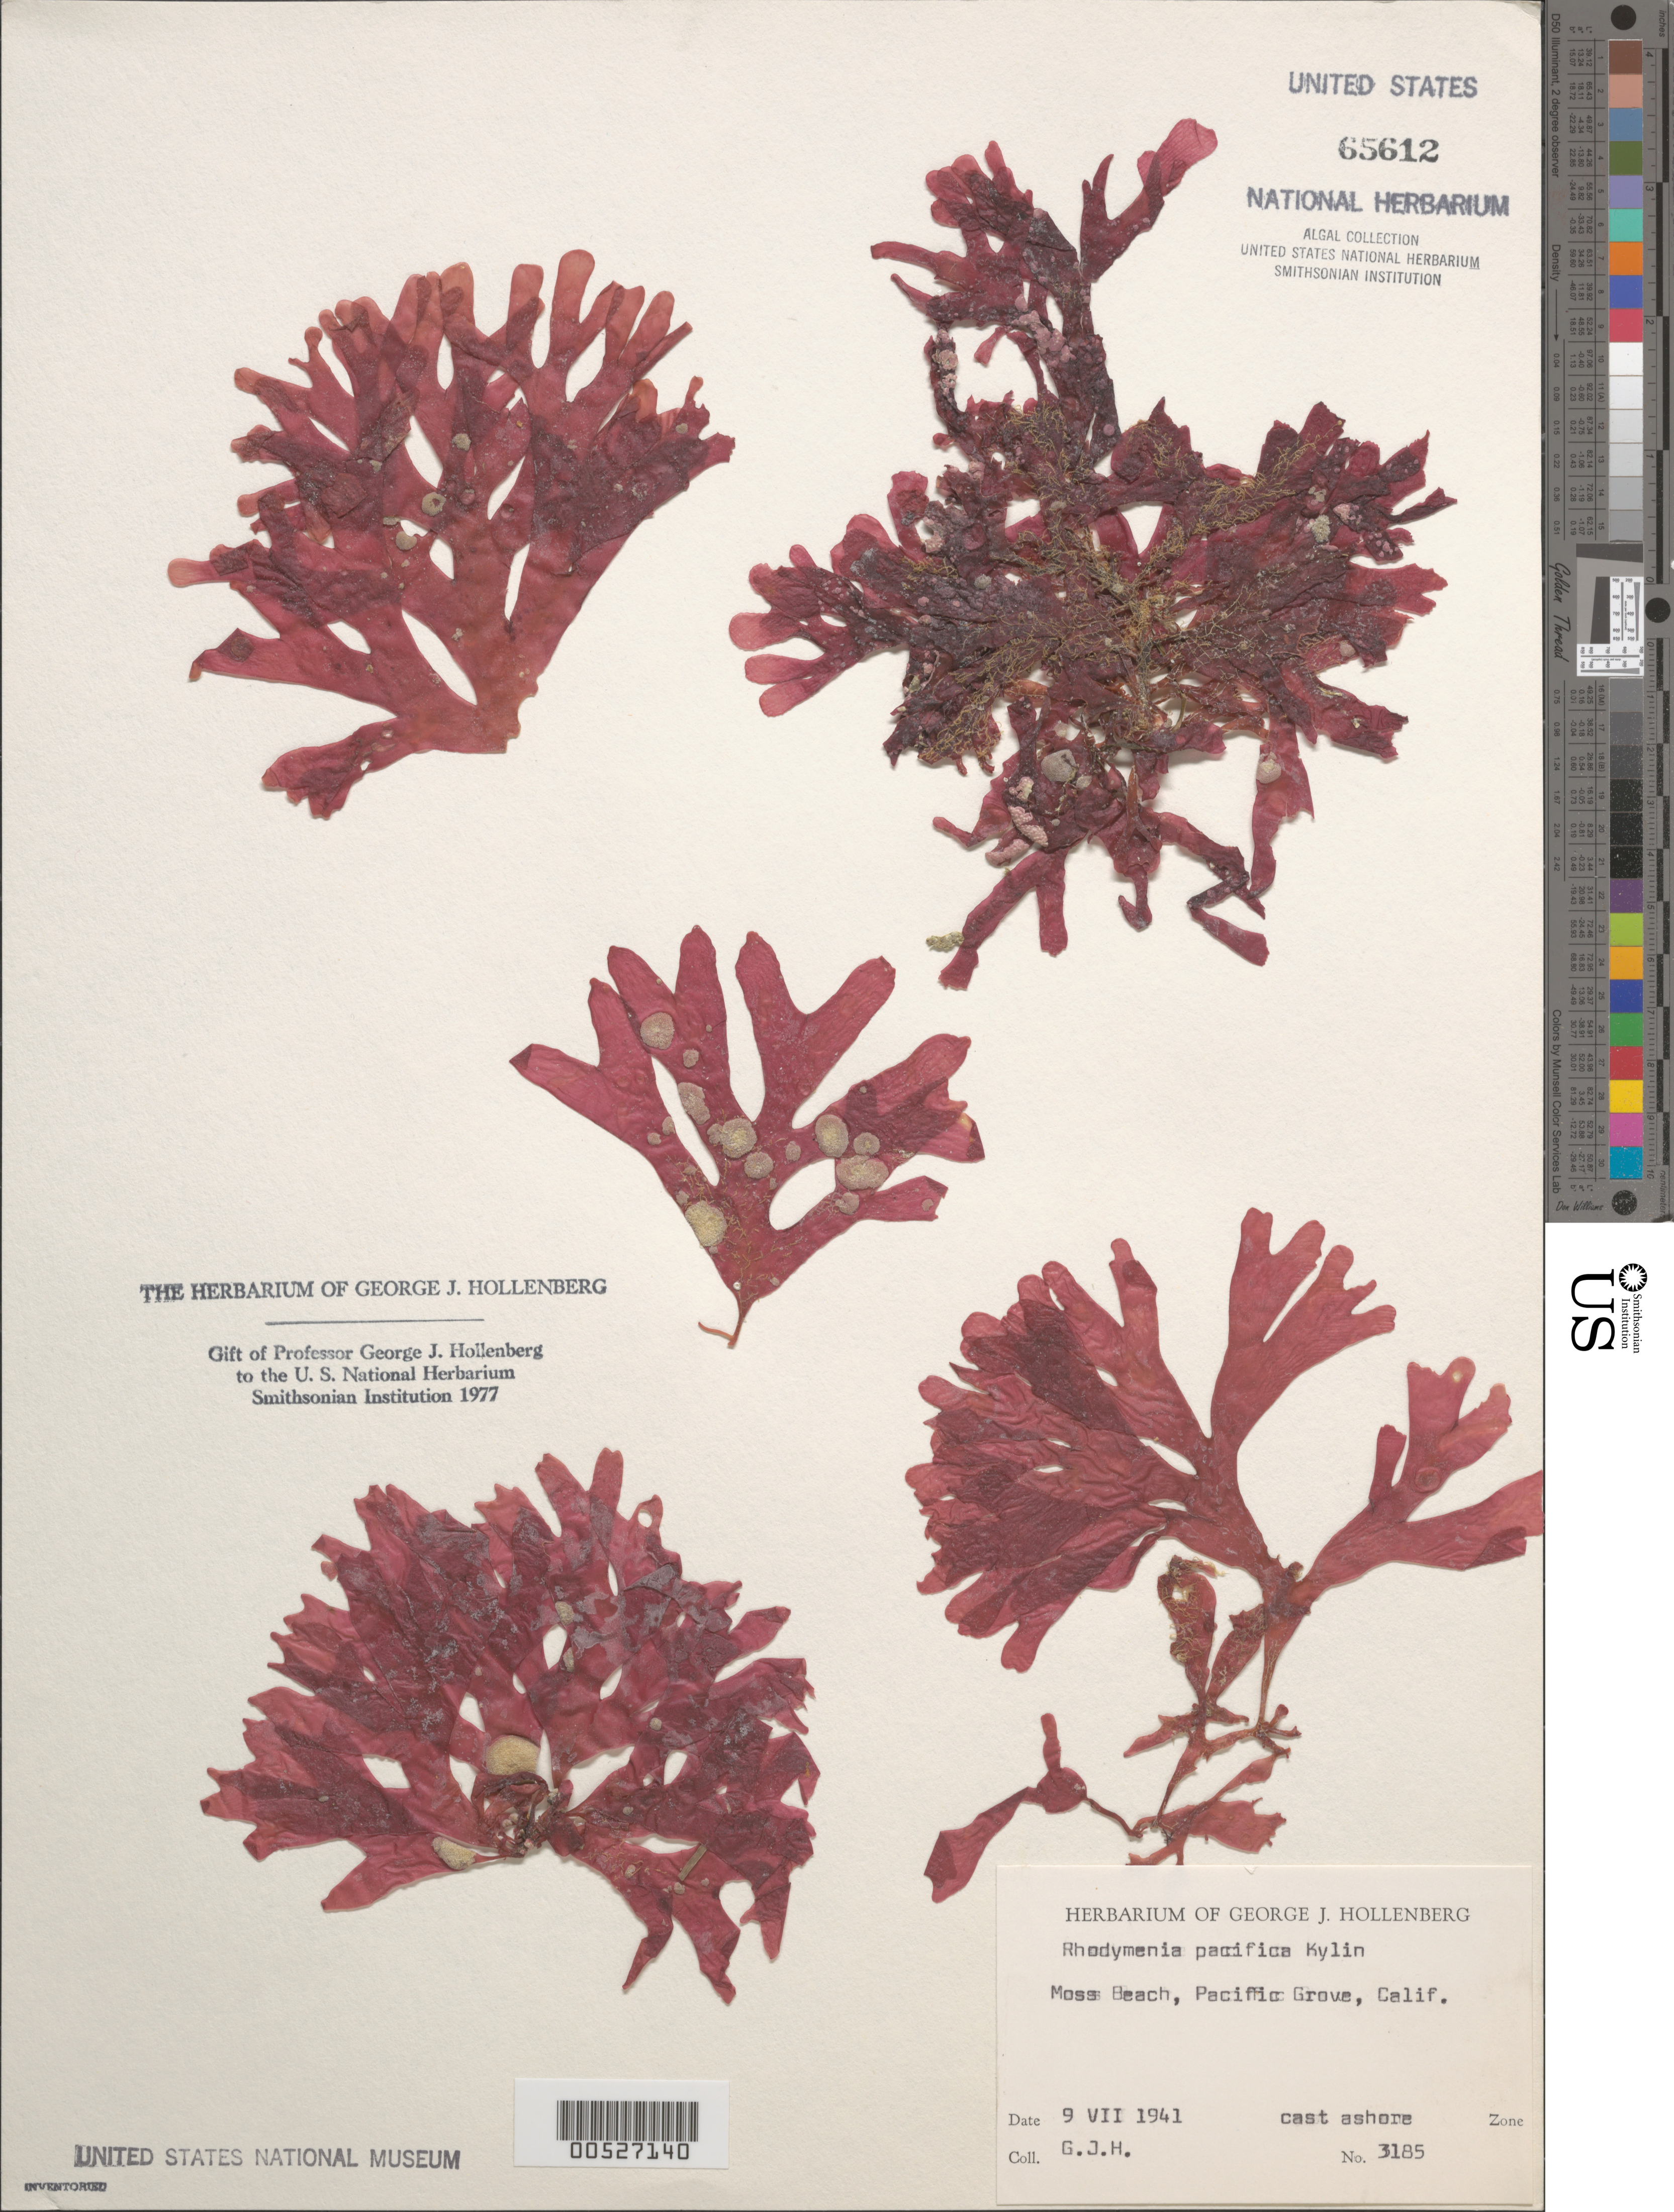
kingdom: Plantae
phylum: Rhodophyta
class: Florideophyceae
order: Rhodymeniales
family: Rhodymeniaceae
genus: Rhodymenia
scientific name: Rhodymenia pacifica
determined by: Hollenberg, George J.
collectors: G. Hollenberg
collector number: GJH 3185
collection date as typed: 09 Jul 1941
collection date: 1941-07-09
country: United States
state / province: California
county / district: Monterey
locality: Moss Beach, Pacific Grove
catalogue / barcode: US 65612